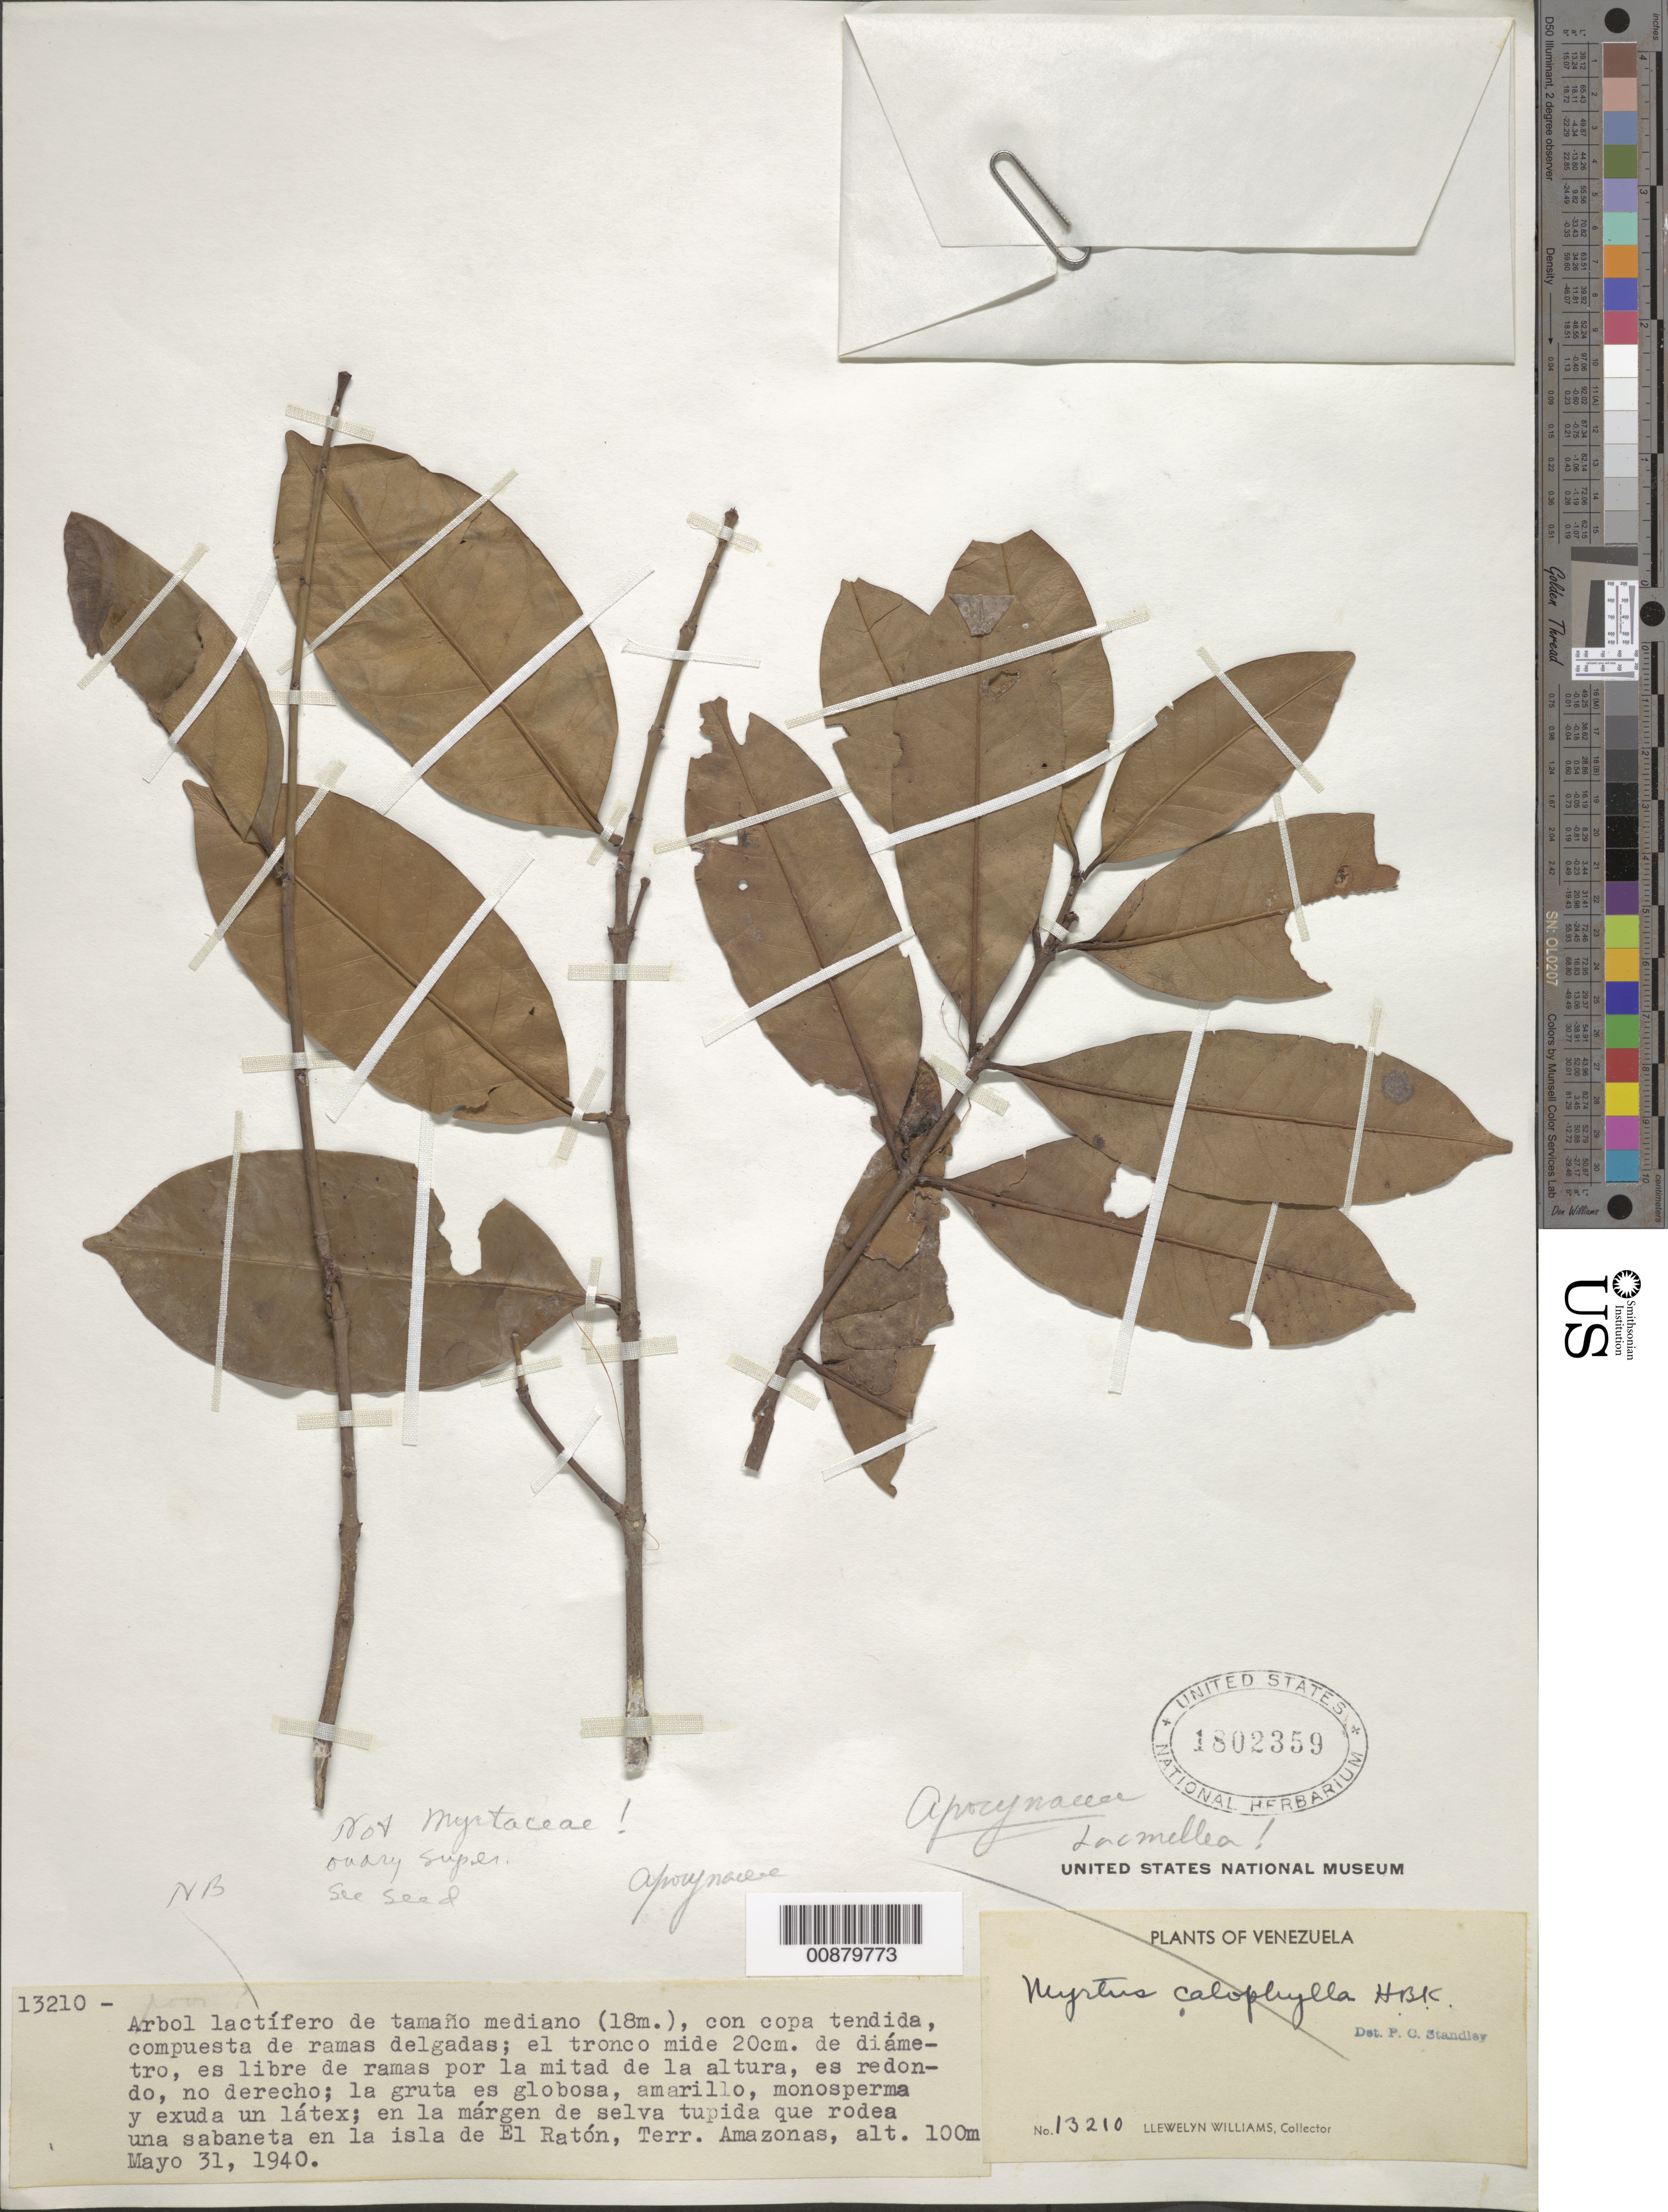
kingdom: Plantae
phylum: Tracheophyta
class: Magnoliopsida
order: Gentianales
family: Apocynaceae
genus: Lacmellea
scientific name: Lacmellea sp.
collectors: Ll. Williams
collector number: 13210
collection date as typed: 31-May-40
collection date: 1940-05-31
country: Venezuela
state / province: Amazonas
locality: Isla de El Ratón, Alto Orinoco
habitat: Margen de selva tupida que rodea una sabaneta en la isla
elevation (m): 100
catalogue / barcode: US 1802359